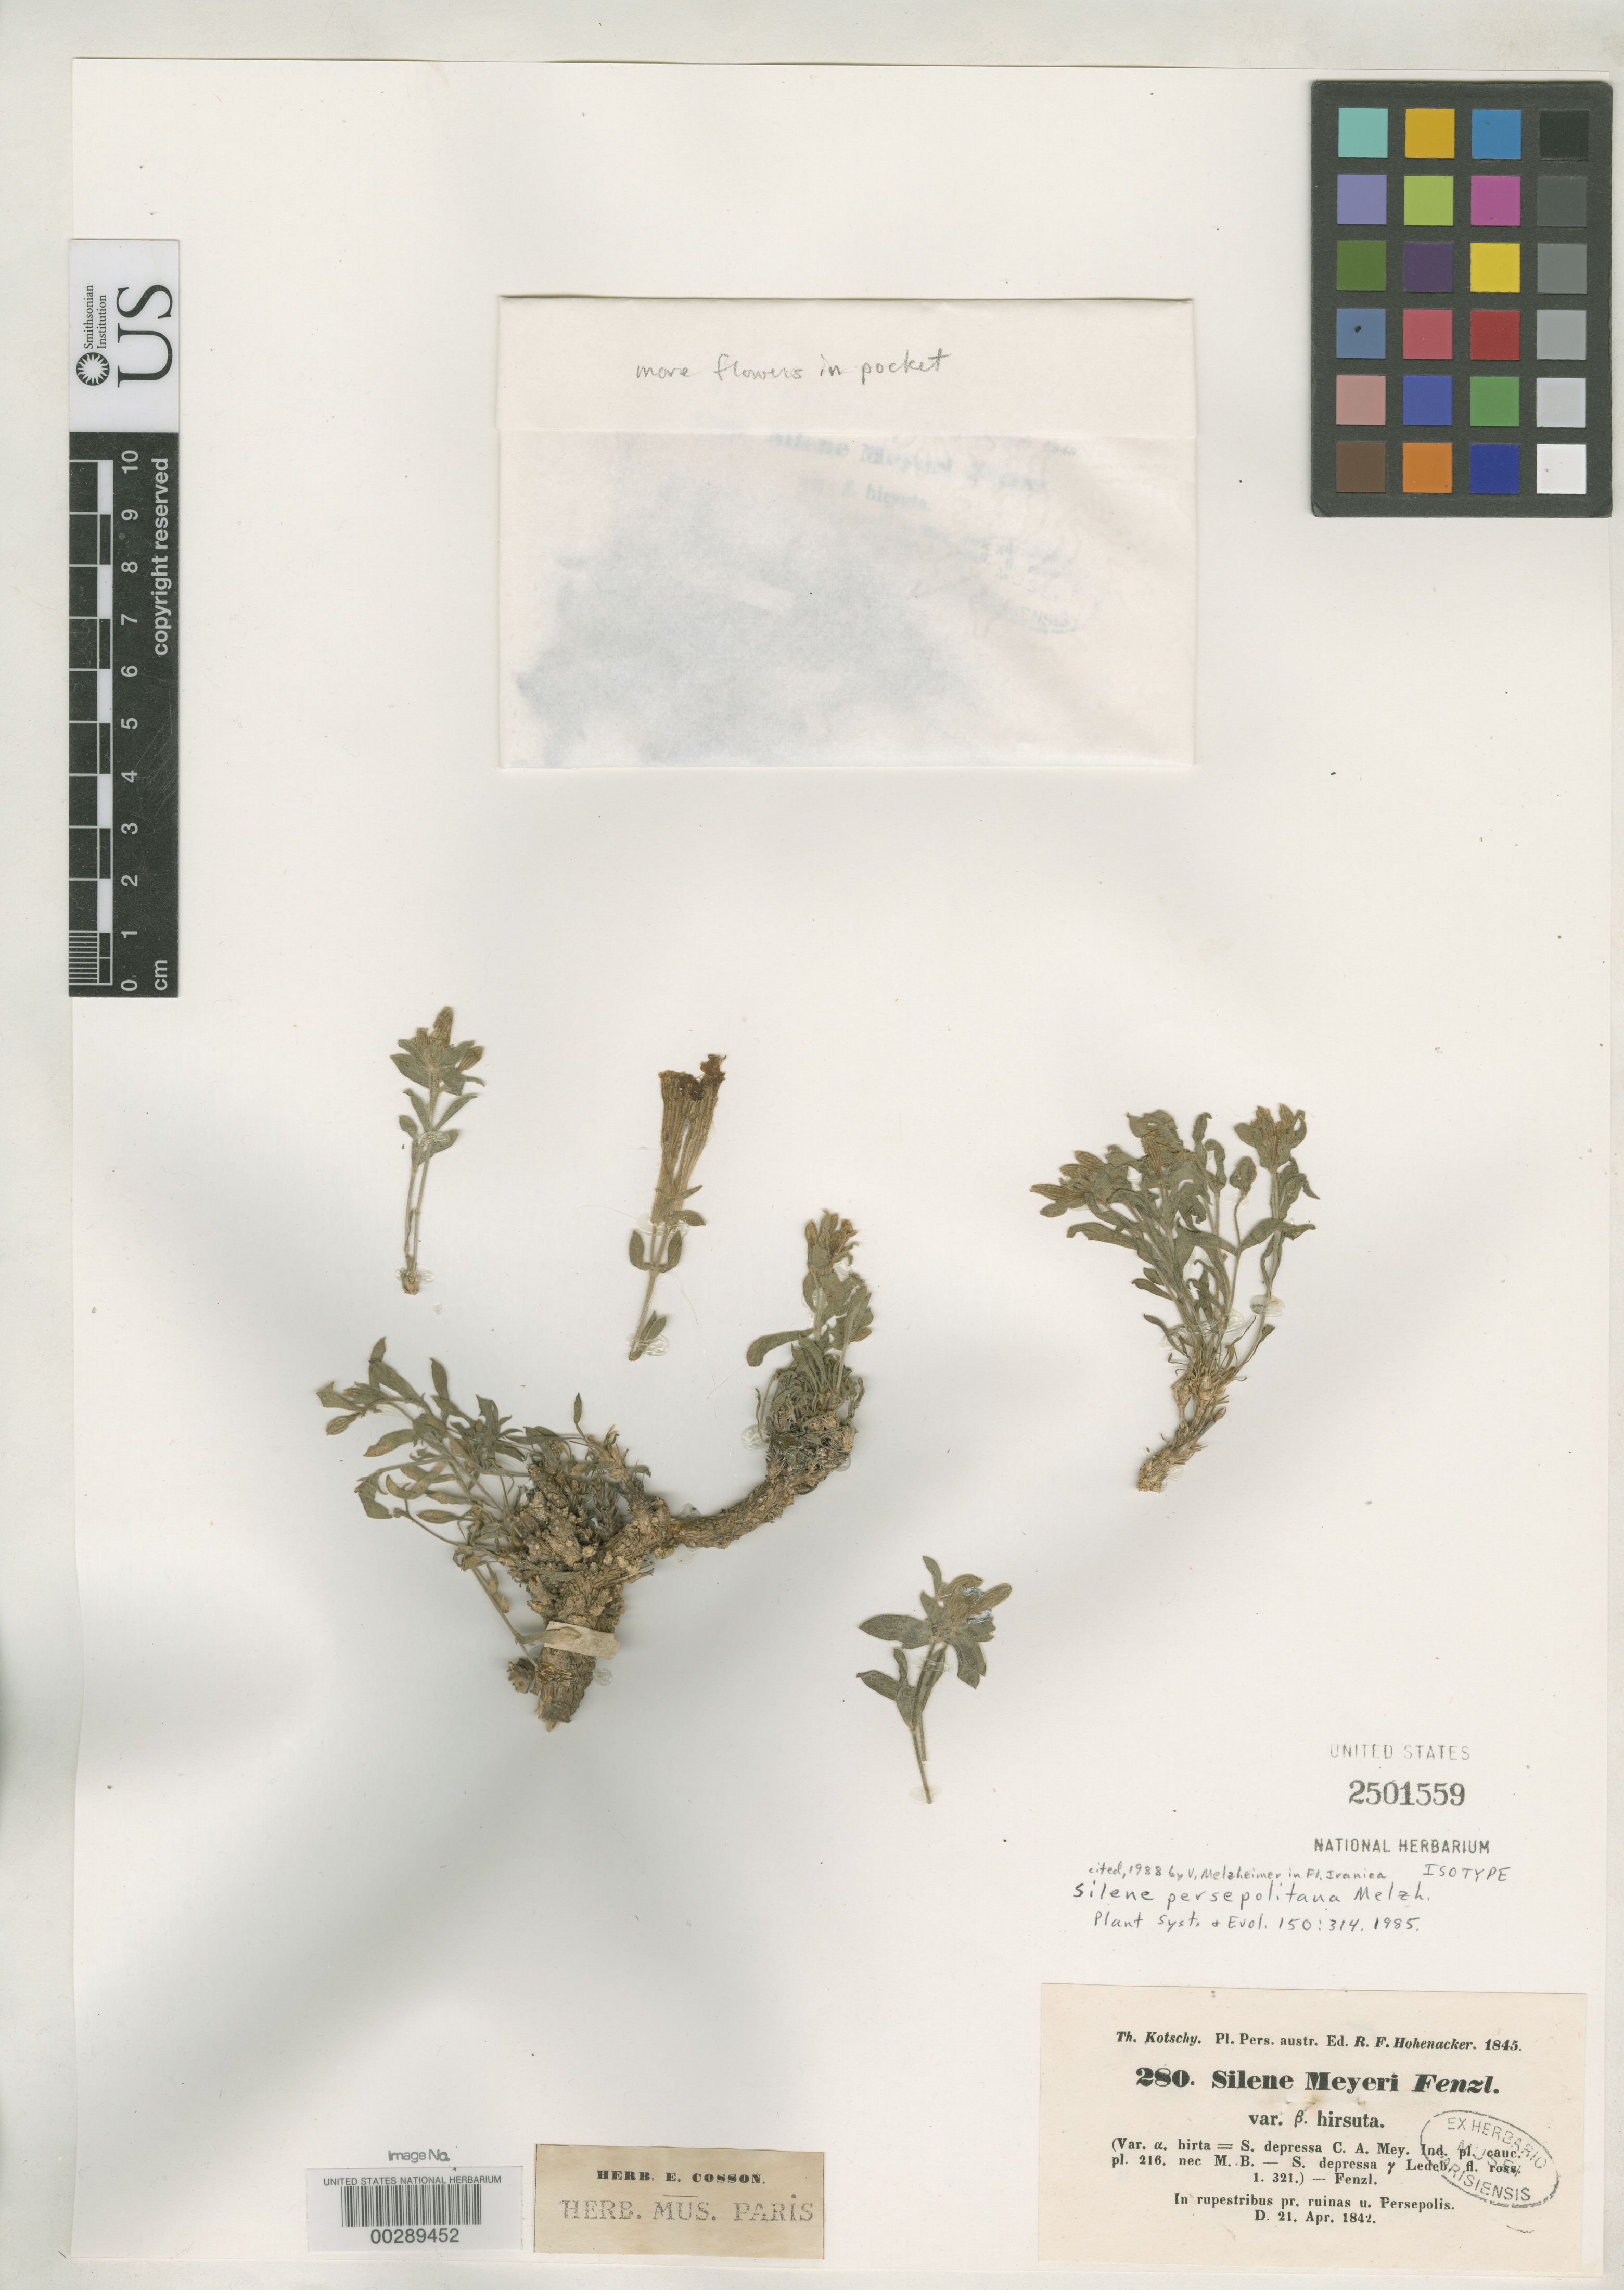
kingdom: Plantae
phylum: Tracheophyta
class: Magnoliopsida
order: Caryophyllales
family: Caryophyllaceae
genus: Silene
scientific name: Silene persepolitana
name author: Melzheimer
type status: Isotype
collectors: K. G. Kotschy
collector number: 280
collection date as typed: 21 Apr 1842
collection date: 1842-04-21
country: Iran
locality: In rupestribus Pr. Ruinas U. Persepolis.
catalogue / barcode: US 2501559